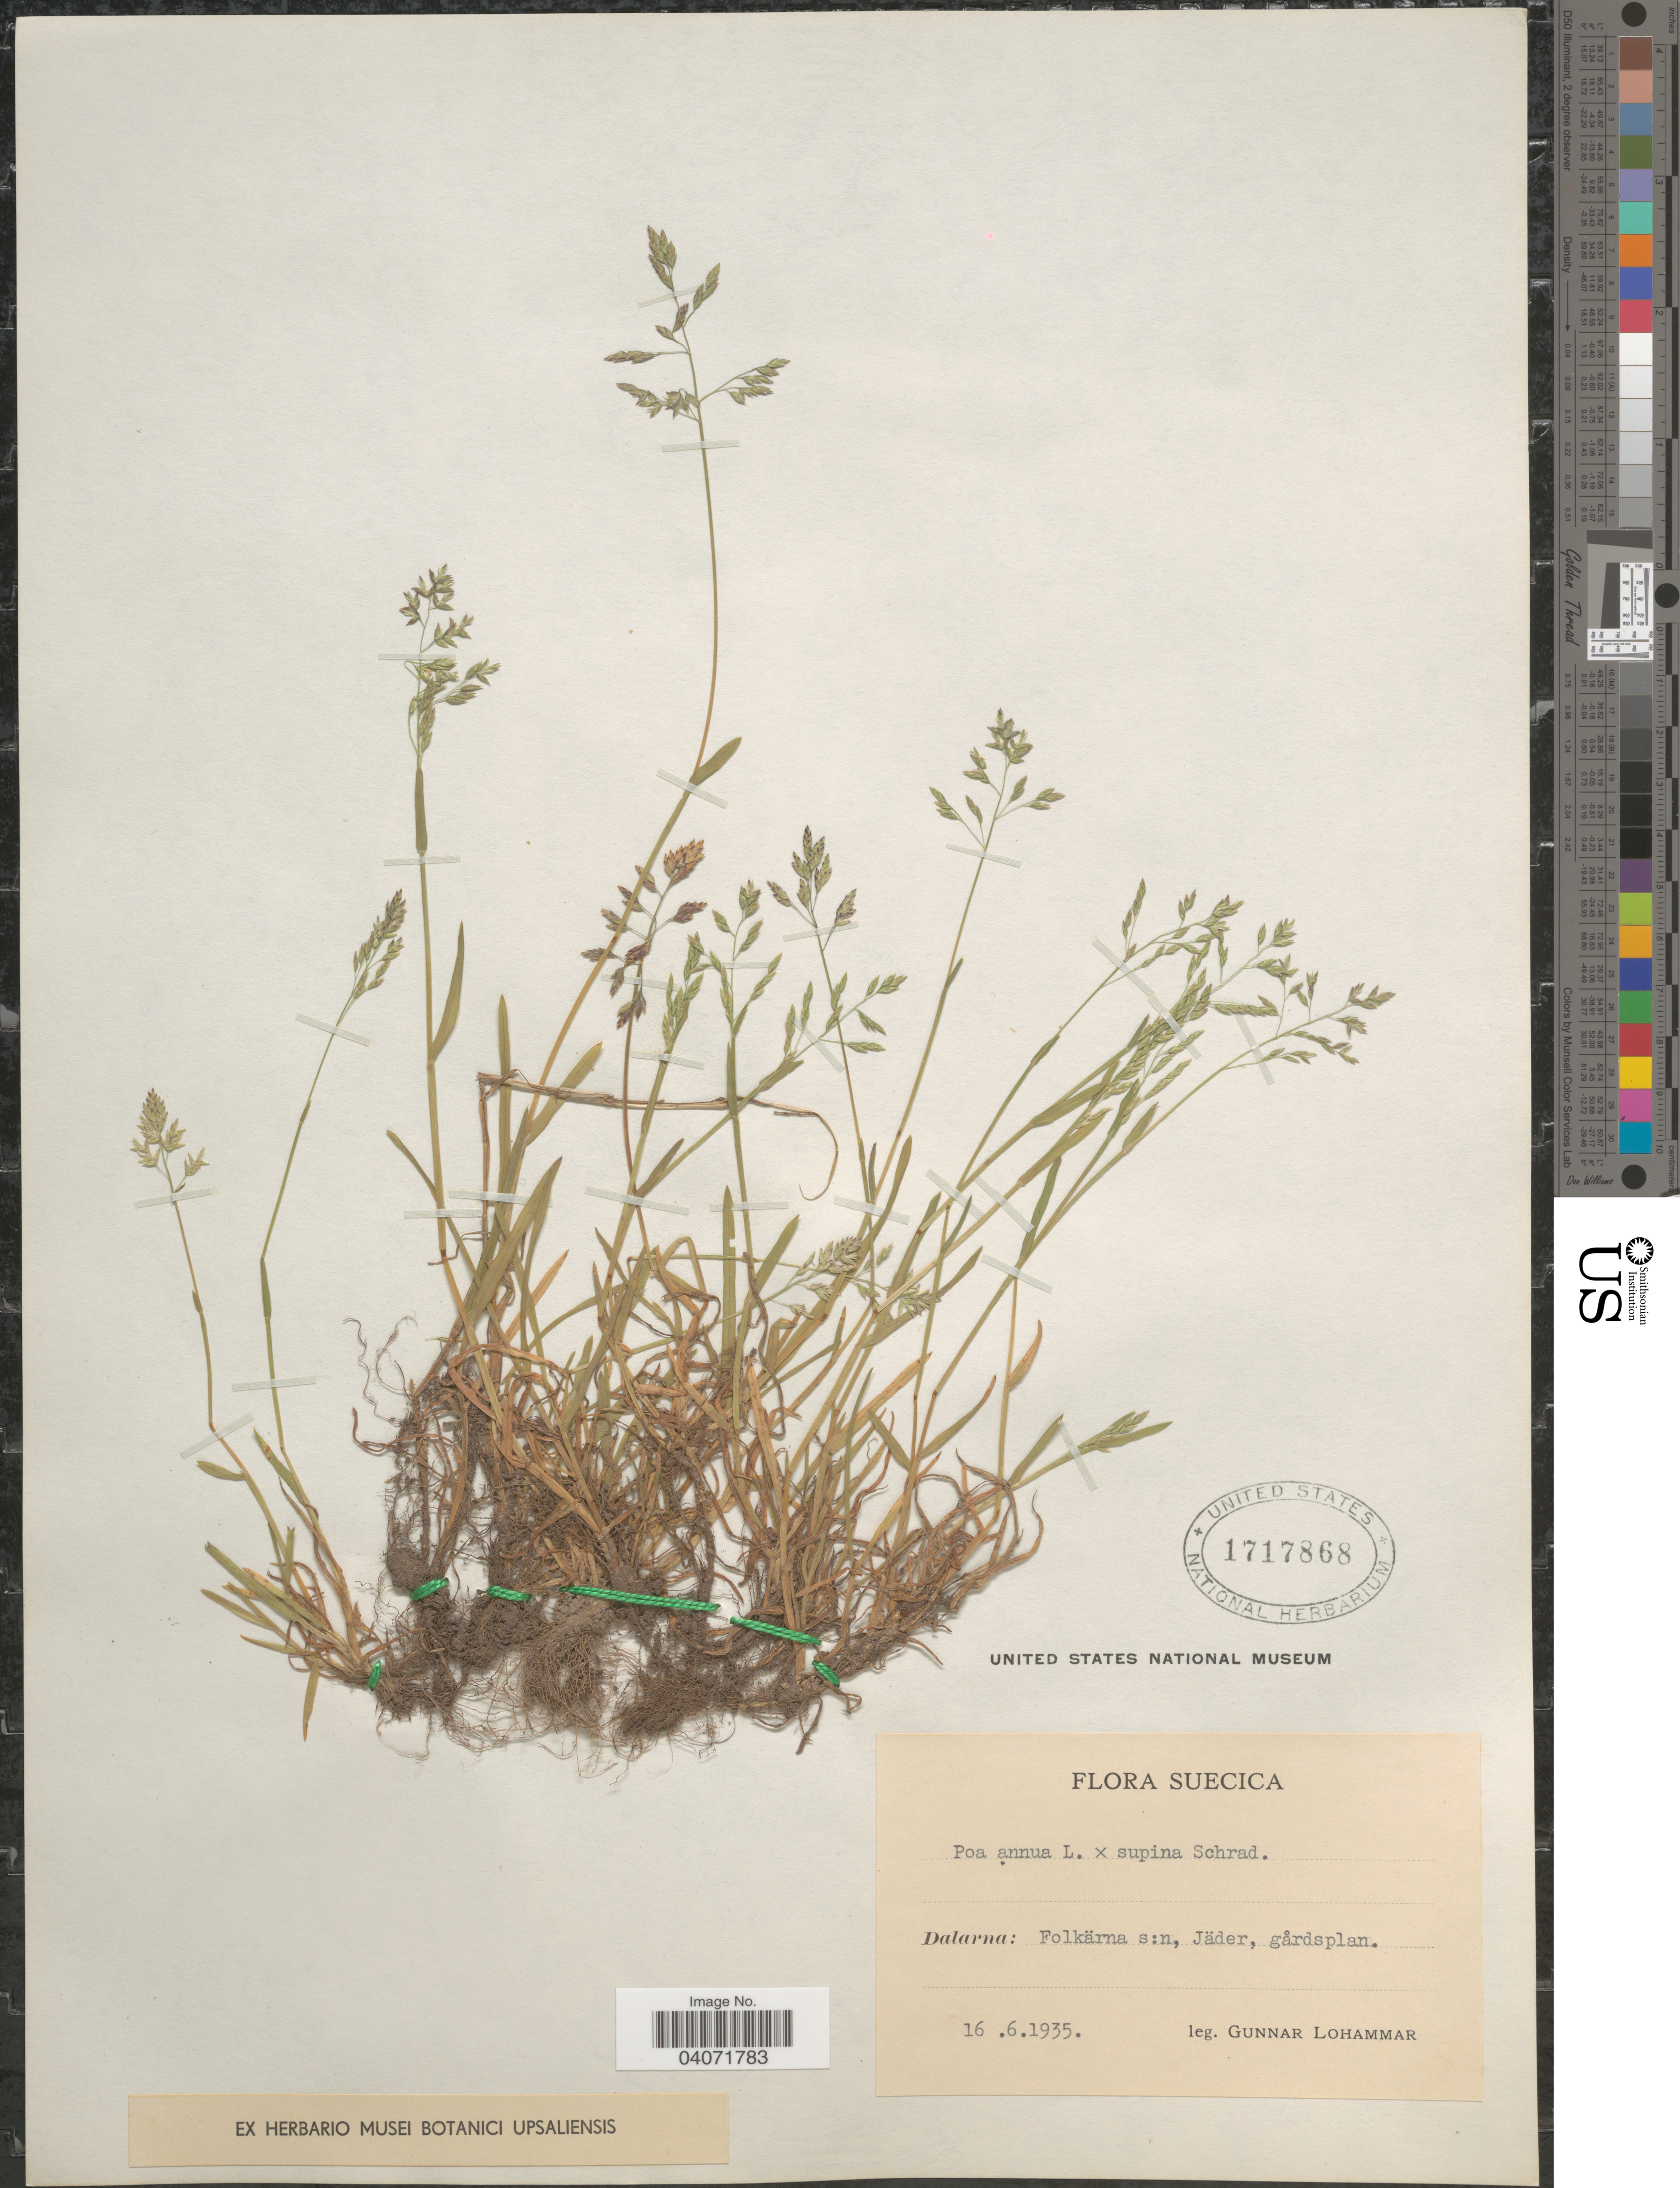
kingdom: Plantae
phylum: Tracheophyta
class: Liliopsida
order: Poales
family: Poaceae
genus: Poa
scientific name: Poa nannfeldtii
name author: (H. Scholz ex Val.N.Tikhomirov) Nosov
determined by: Soreng, Robert J., Research Associate (BOT), Smithsonian Institution - National Museum of Natural History (UNITED STATES)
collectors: G. Lohammar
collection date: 1935-06-16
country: Sweden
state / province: Dalarna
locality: Suecica. Folkärna, Jäder, gårdsplan.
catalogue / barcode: US 1717868